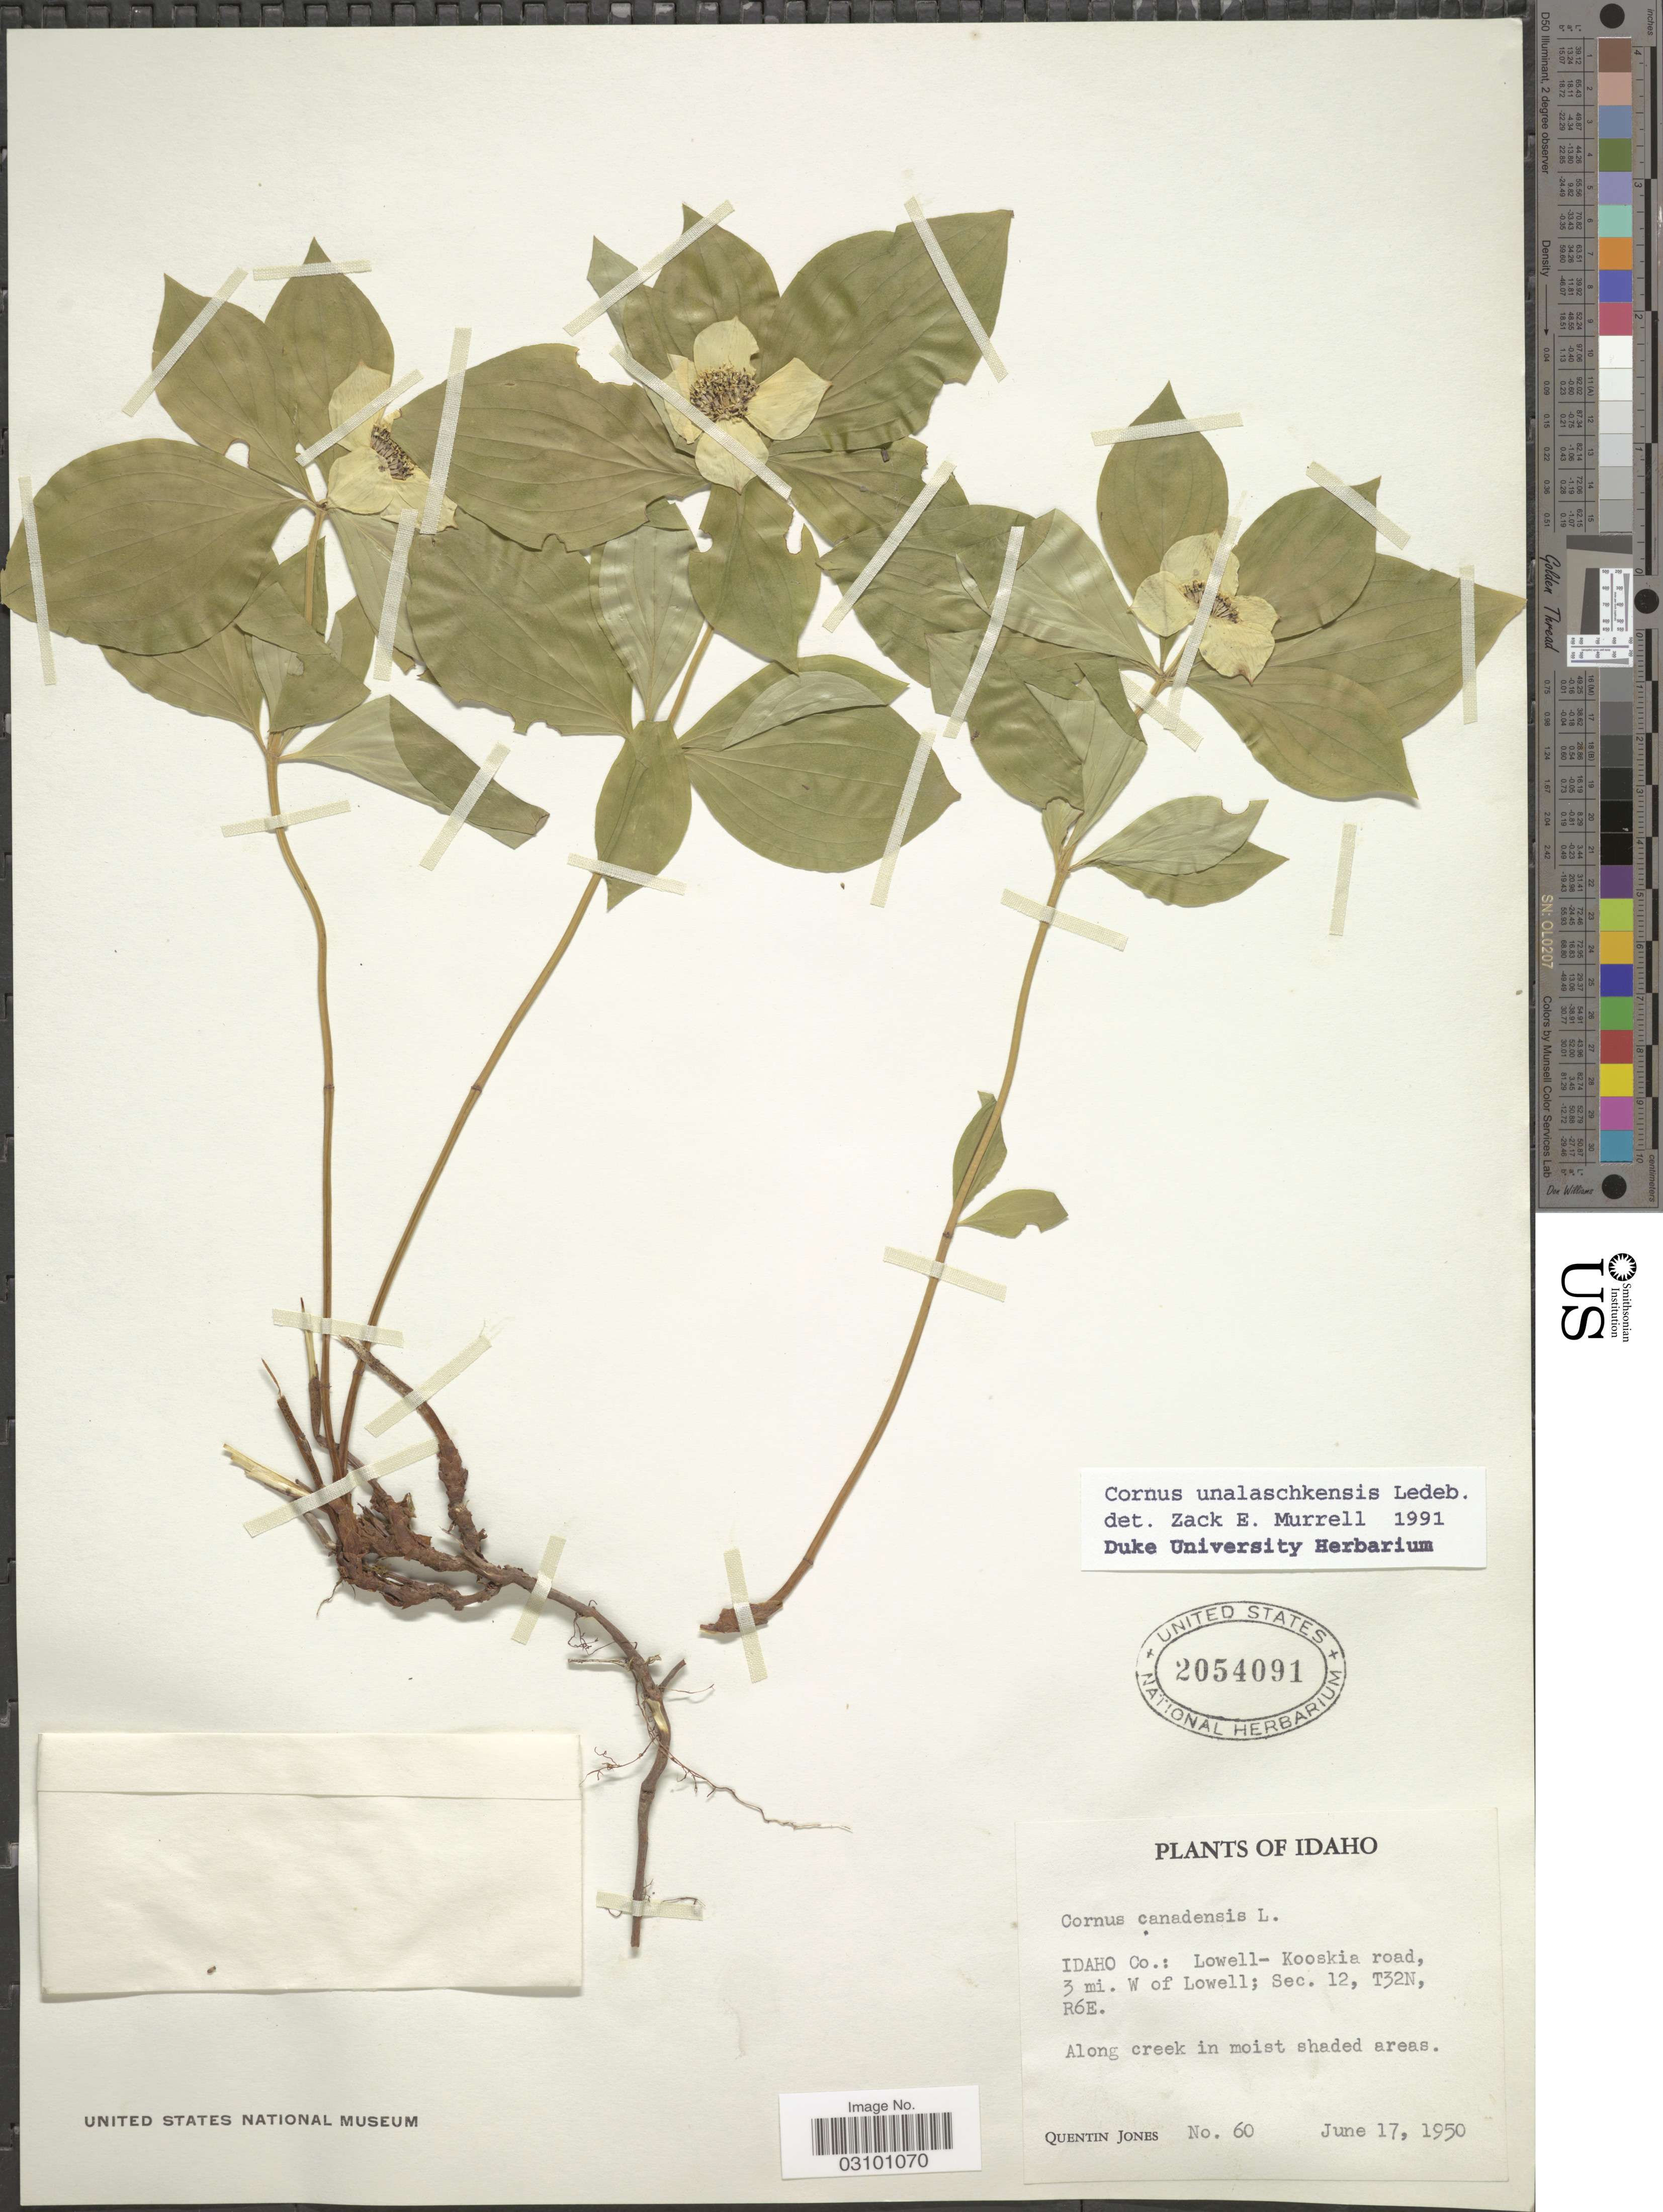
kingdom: Plantae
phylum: Tracheophyta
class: Magnoliopsida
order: Cornales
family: Cornaceae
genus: Cornus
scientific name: Cornus unalaschkensis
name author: Ledeb.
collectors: Q. Jones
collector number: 60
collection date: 1950-06-17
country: United States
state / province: Idaho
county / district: Idaho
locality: Lowell-Kooskia road, 3 mi. W of Lowell; Sec. 12, T32N, R6E.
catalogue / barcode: US 2054091